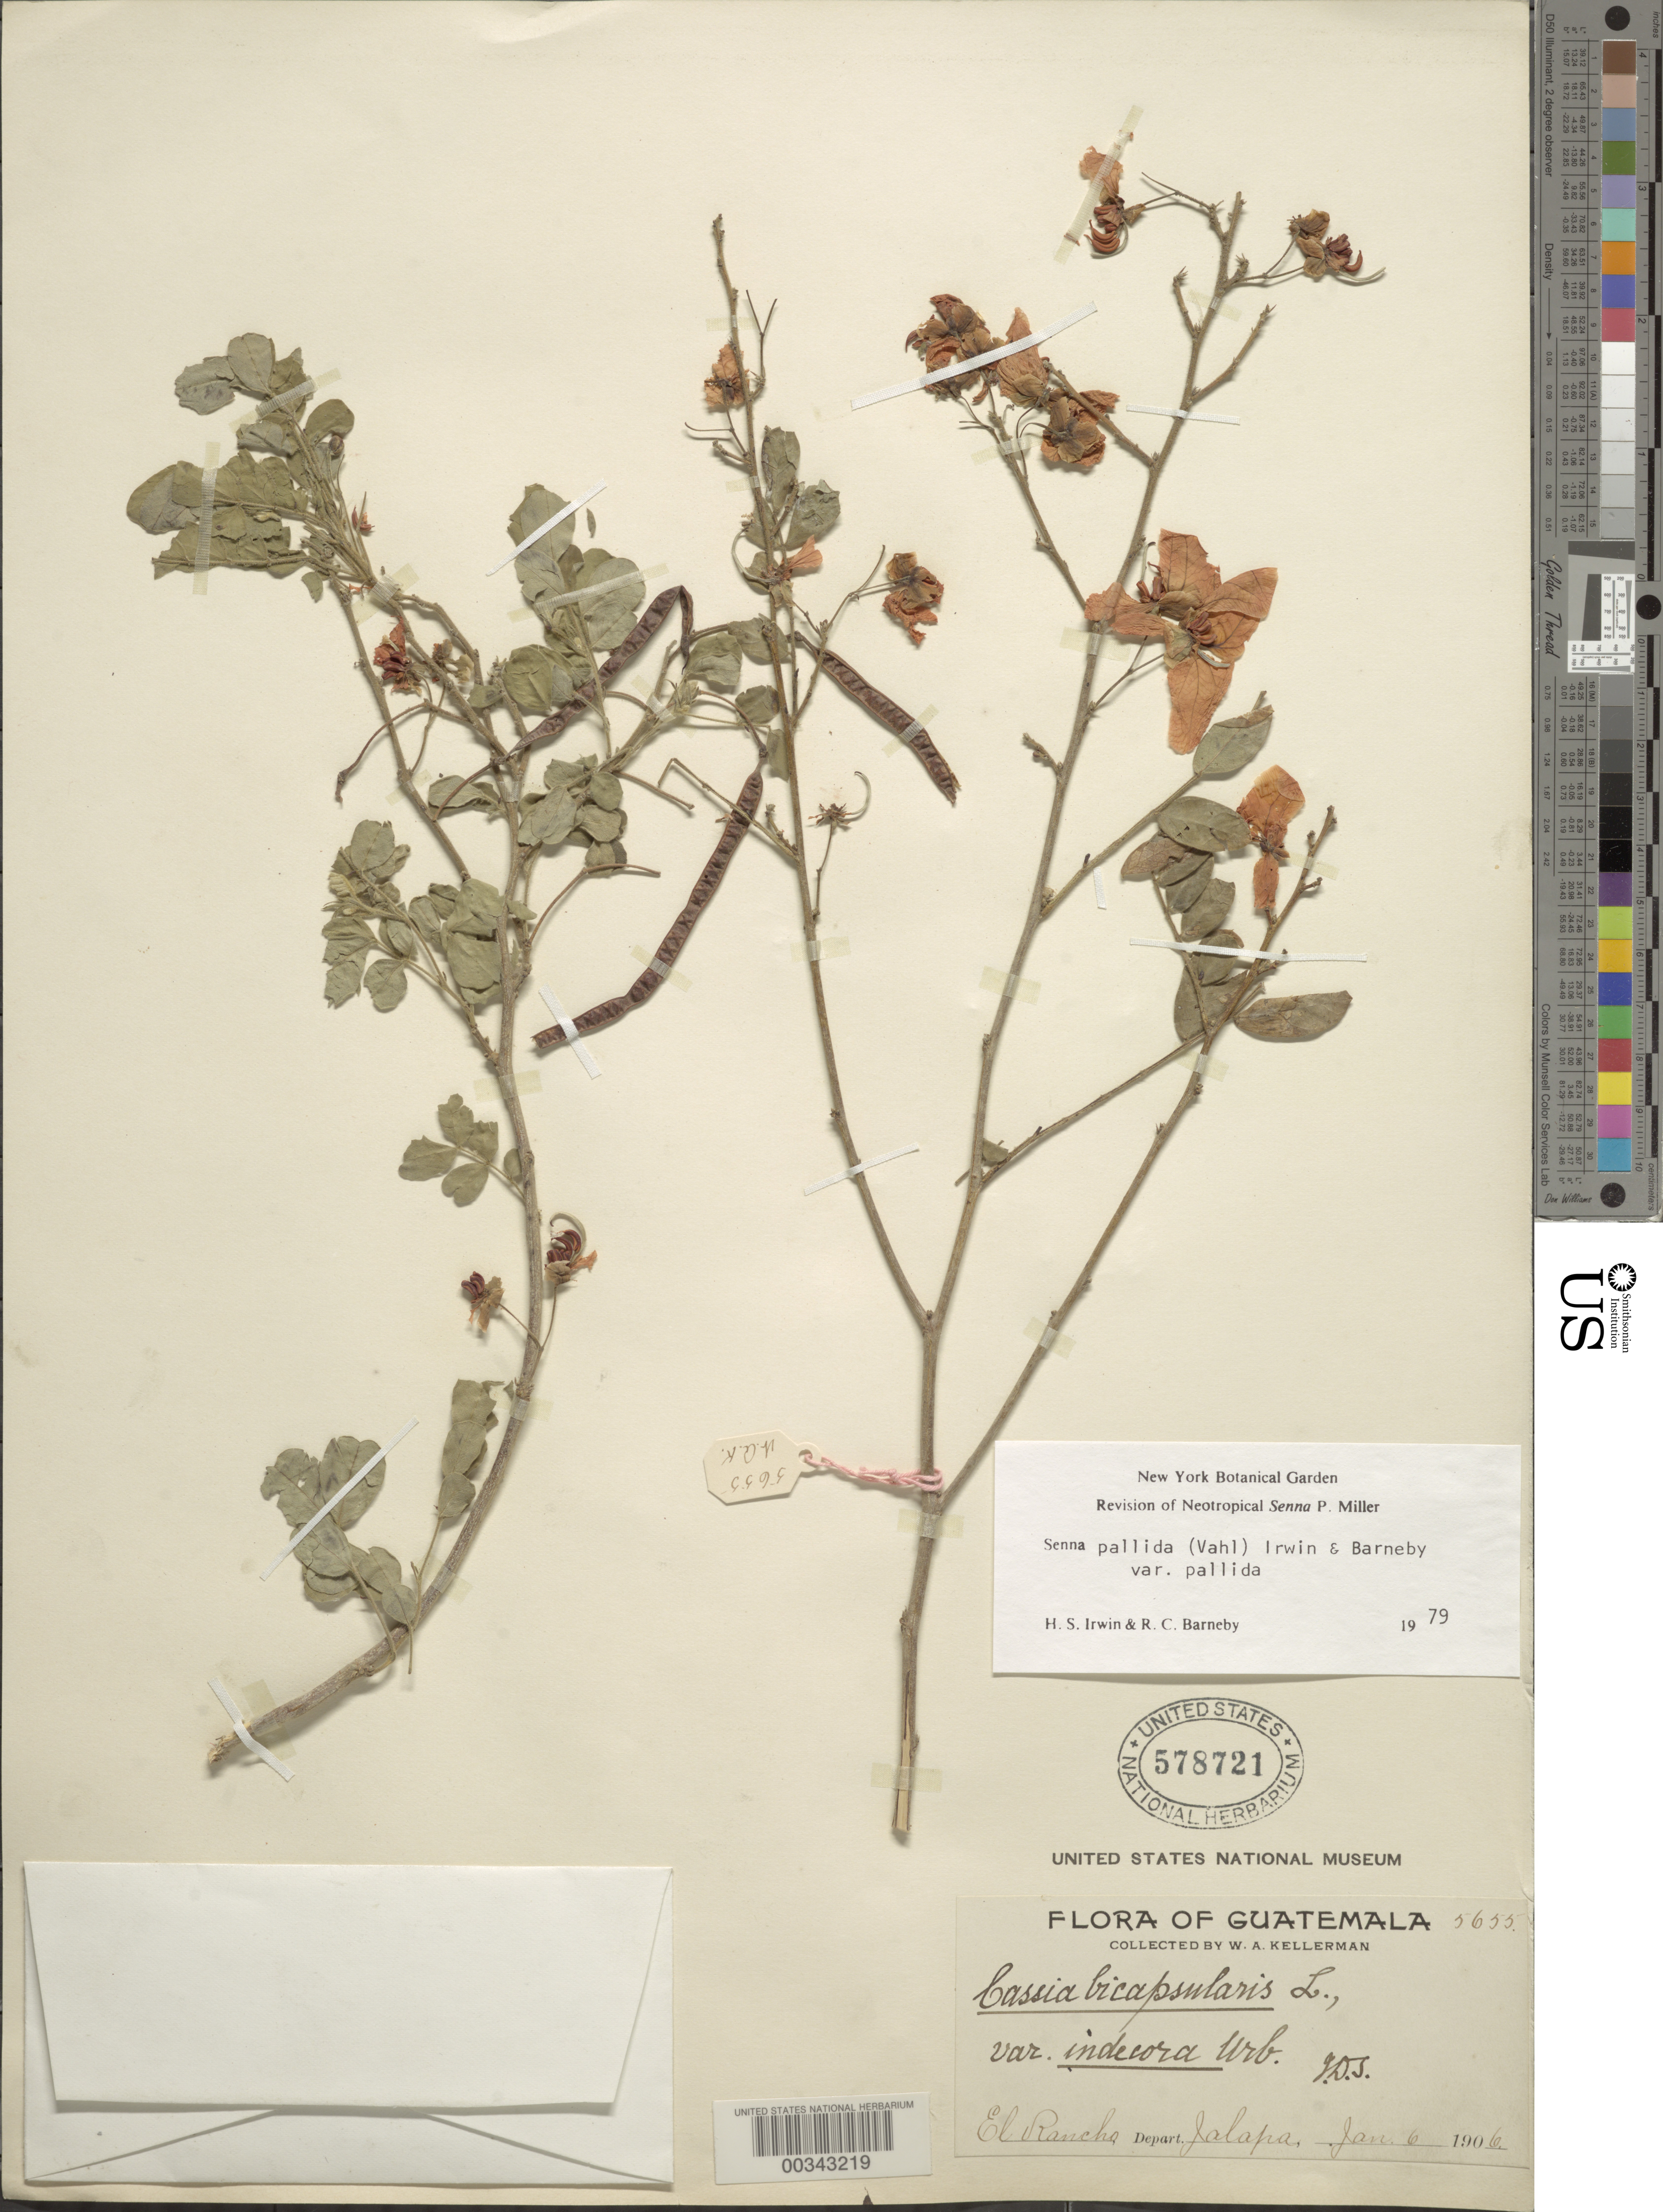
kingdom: Plantae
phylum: Tracheophyta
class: Magnoliopsida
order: Fabales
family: Fabaceae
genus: Senna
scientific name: Senna pallida var. pallida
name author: (Vahl) H.S. Irwin & Barneby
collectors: W. A. Kellerman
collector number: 5655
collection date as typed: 06 Jan 1906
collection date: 1906-01-06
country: Guatemala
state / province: Jalapa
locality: El Rancho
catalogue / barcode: US 578721